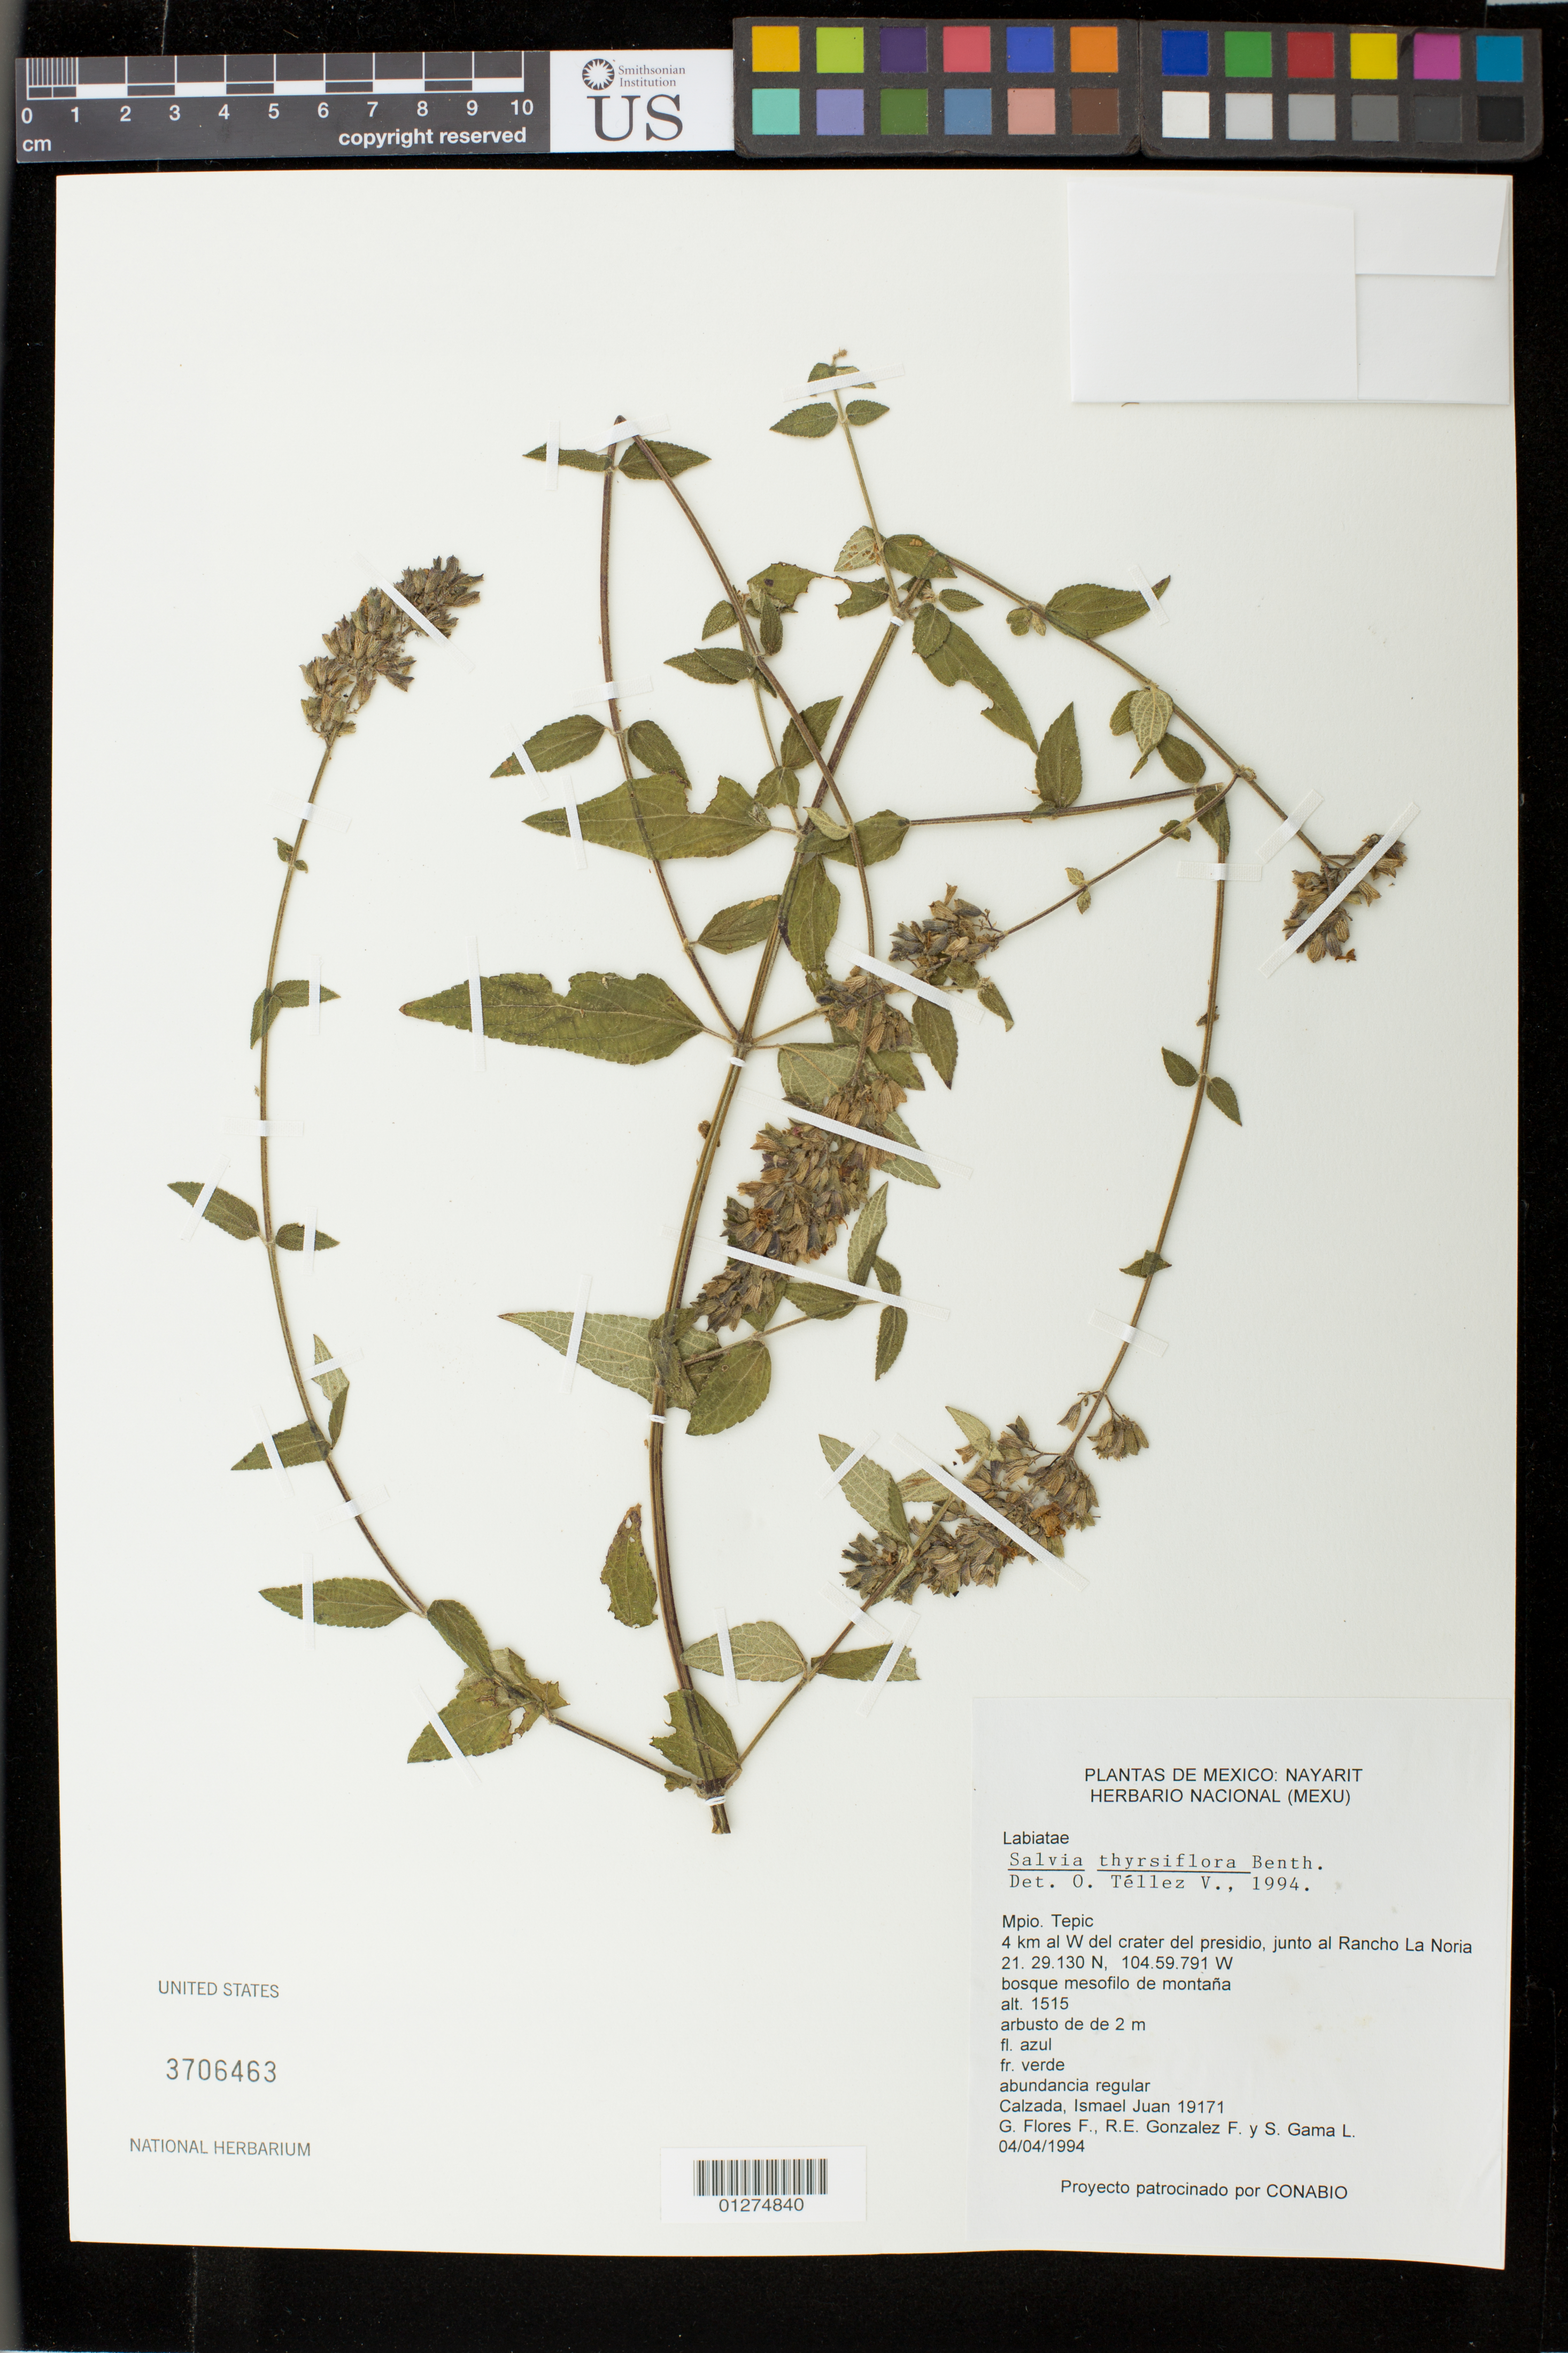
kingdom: Plantae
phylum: Tracheophyta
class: Magnoliopsida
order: Lamiales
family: Lamiaceae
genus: Salvia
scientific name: Salvia thyrsiflora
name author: Benth.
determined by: Téllez V., Oswaldo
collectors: J. Calzada, G. Flores F., R. E. Gonzalez F. & S. Gama López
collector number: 19171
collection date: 1994-04-04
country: Mexico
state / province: Nayarit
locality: Mpio. Tepic. 4 km al W del crater del presidio, junto al Rancho La Noria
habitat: bosque mesofilo de montana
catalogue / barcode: US 3706463